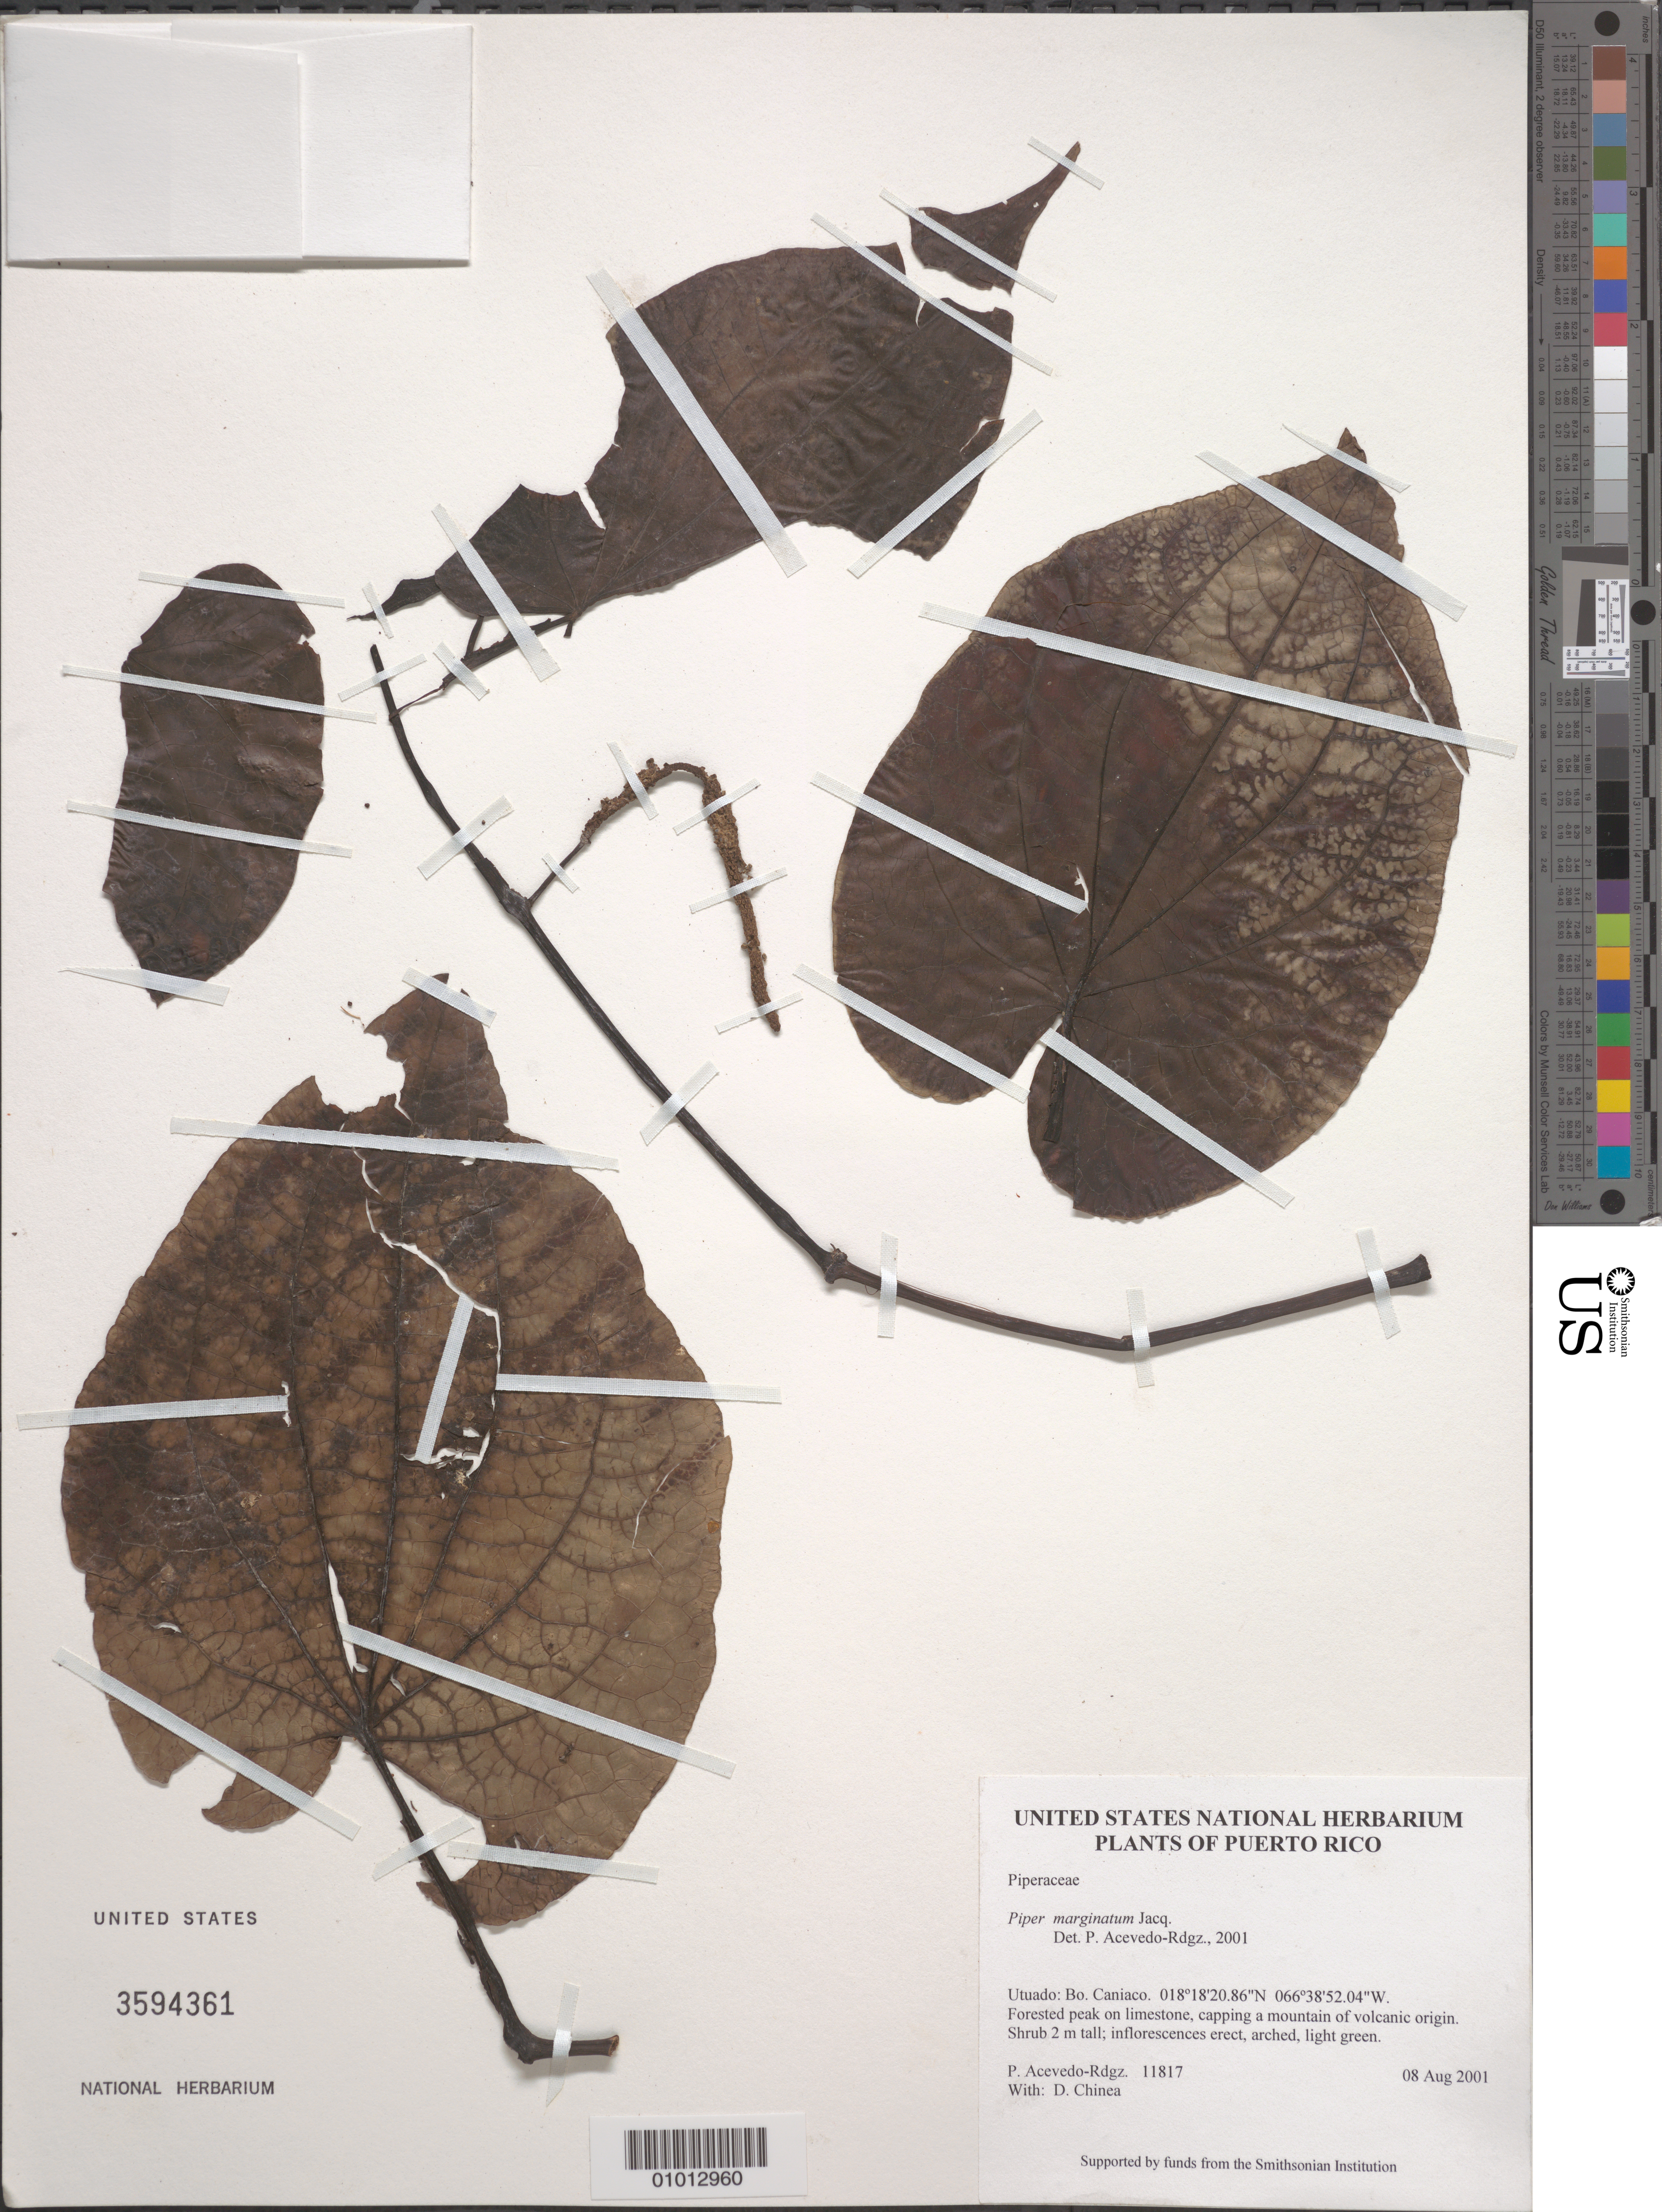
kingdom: Plantae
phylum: Tracheophyta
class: Magnoliopsida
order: Piperales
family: Piperaceae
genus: Piper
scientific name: Piper marginatum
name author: Jacq.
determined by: Acevedo-Rodríguez, P., (BOT), Smithsonian Institution - National Museum of Natural History (UNITED STATES)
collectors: P. Acevedo-Rodr. & D. Chinea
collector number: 11817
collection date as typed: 08 Aug 2001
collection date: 2001-08-08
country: Puerto Rico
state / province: Utuado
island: Puerto Rico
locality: Utuado: Bo. Caniaco.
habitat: Forested peak on limestone, capping a mountain of volcanic origin.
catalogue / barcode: US 3594361